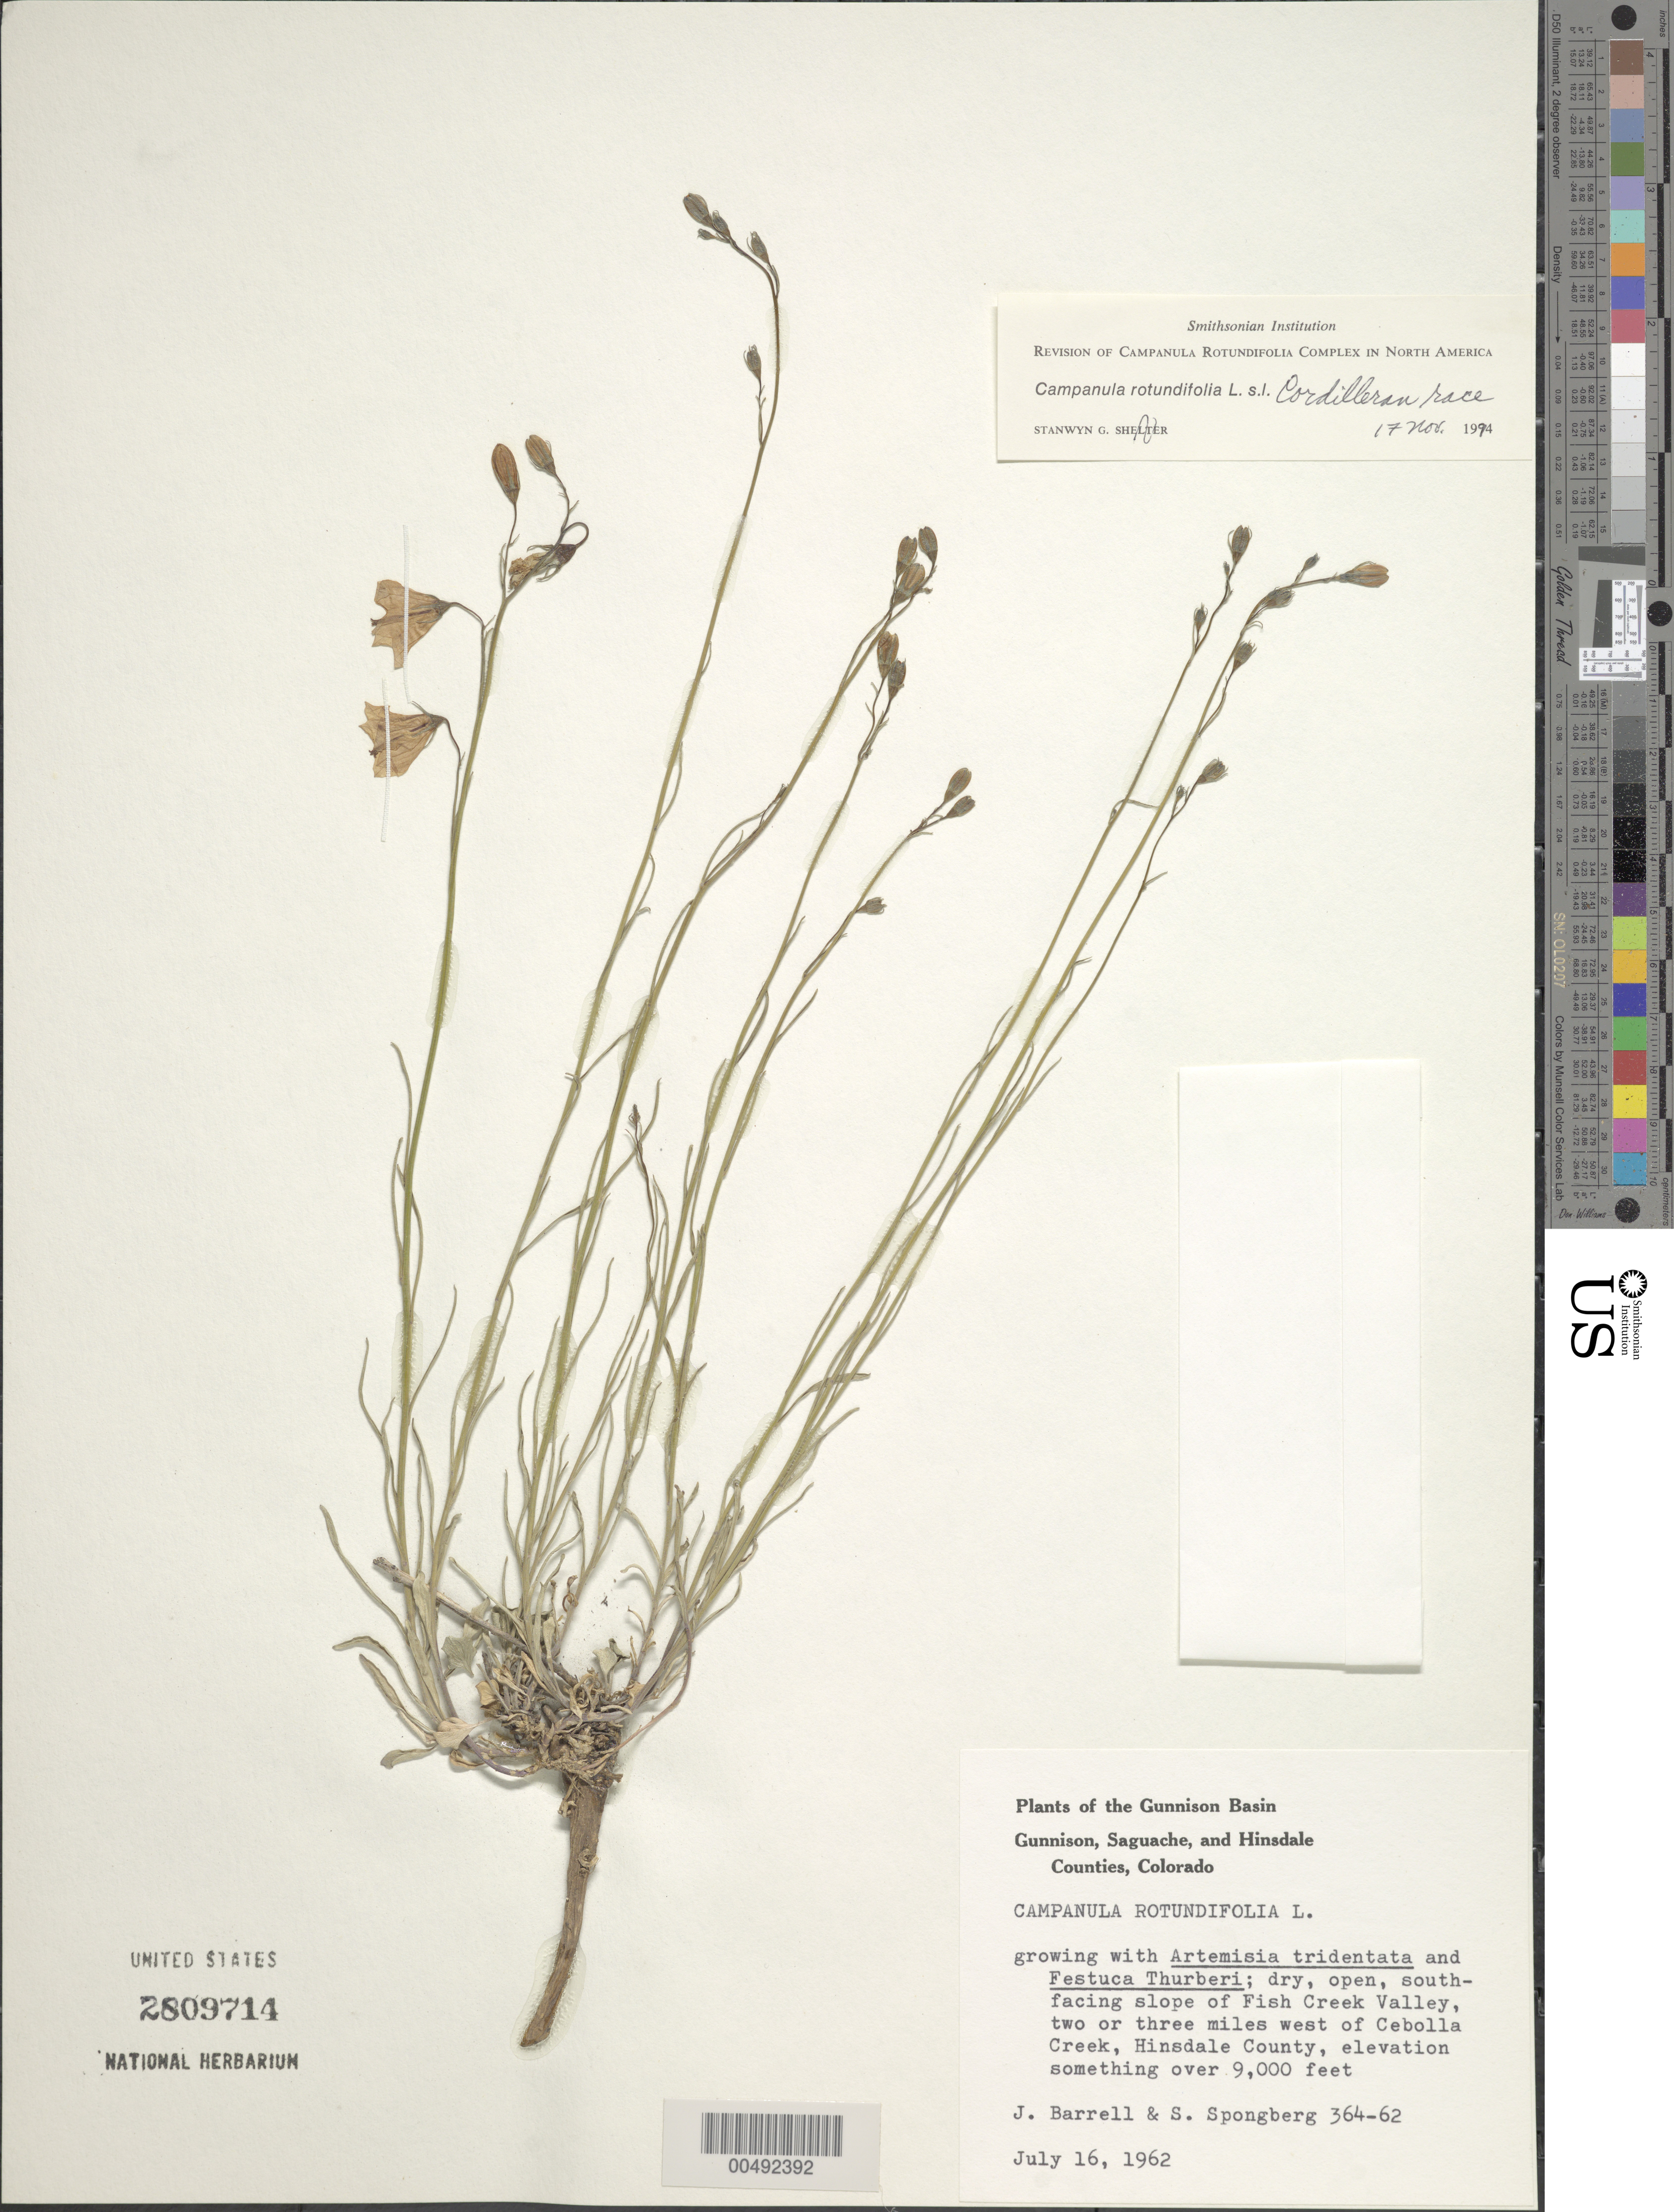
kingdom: Plantae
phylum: Tracheophyta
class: Magnoliopsida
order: Asterales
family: Campanulaceae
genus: Campanula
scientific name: Campanula rotundifolia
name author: L.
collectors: J. Barrell & S. A.Spongberg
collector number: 364-62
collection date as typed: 16 Jul 1962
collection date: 1962-07-16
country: United States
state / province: Colorado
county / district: Hinsdale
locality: Gunnison Basin, 2-3 mi. W of Cebolla Creek, Fish Creek Valley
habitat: growing with Artemisia tridentata and Festuca thurberi; dry, open, south-facing slope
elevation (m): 2743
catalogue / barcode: US 2809714